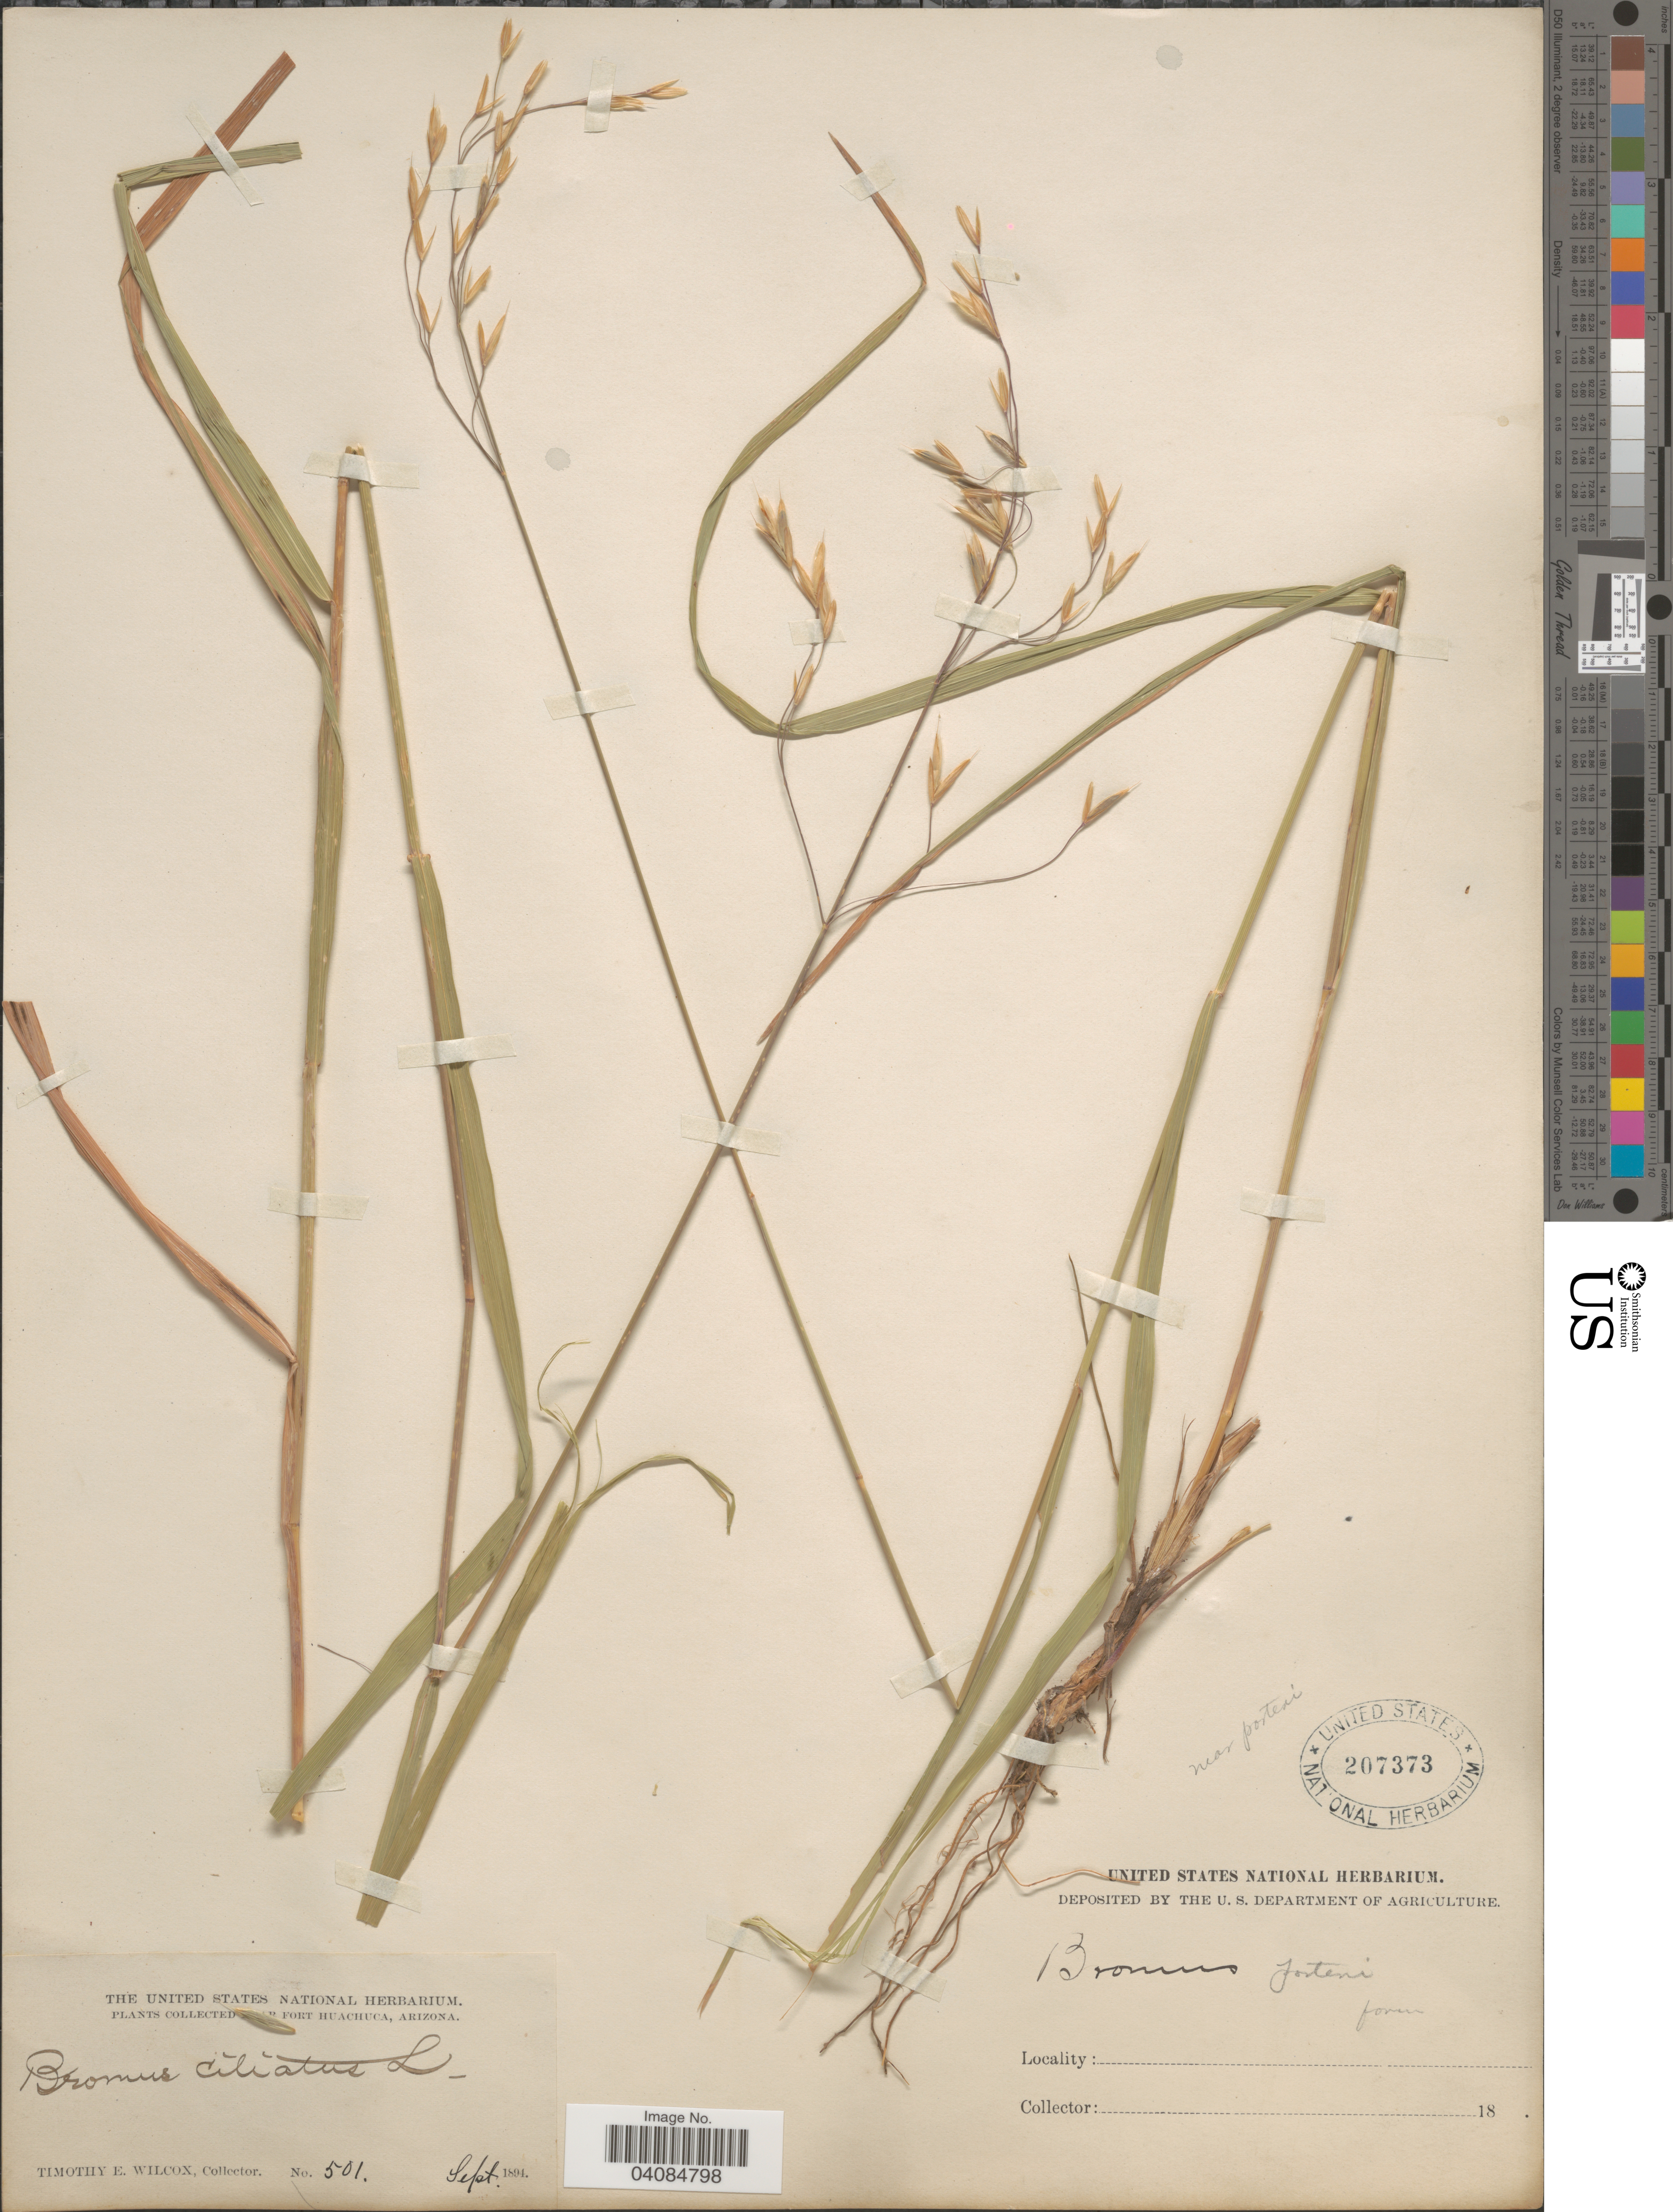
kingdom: Plantae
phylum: Tracheophyta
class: Liliopsida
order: Poales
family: Poaceae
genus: Bromus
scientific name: Bromus richardsonii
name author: Link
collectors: T. E. Wilcox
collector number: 501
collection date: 1894-09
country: United States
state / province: Arizona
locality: Near Fort Huachuca.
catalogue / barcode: US 207373